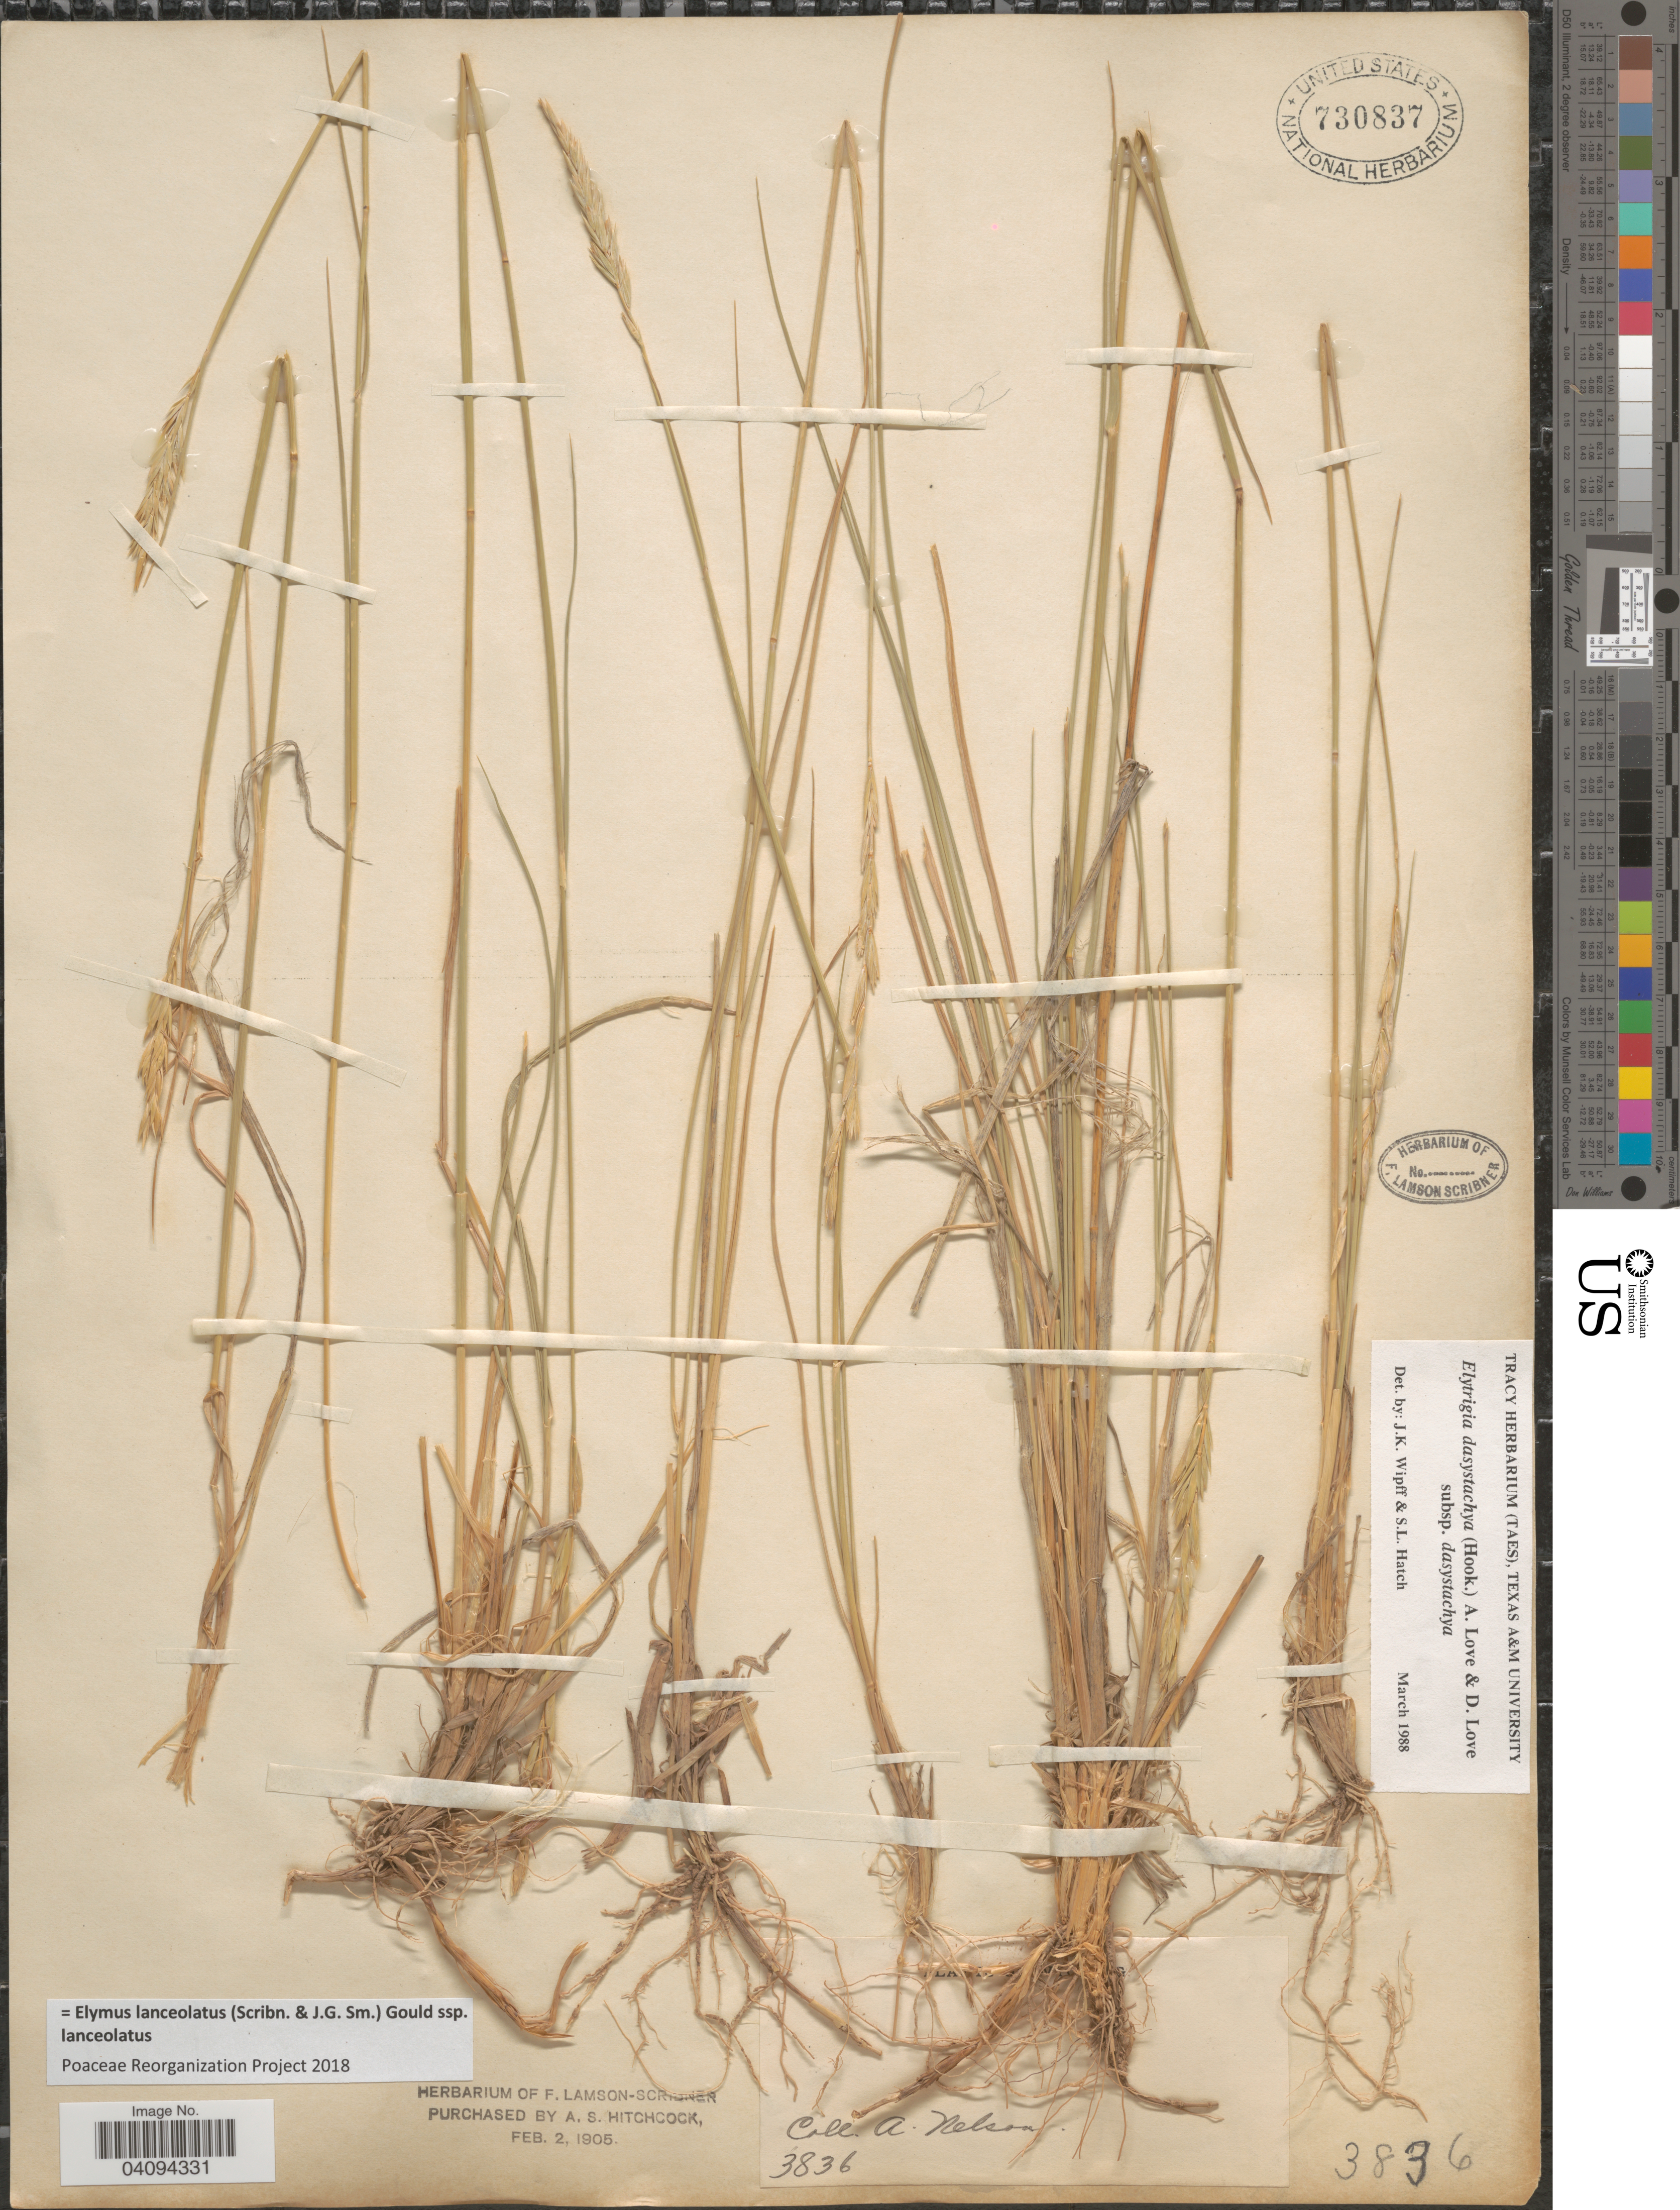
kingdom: Plantae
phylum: Tracheophyta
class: Liliopsida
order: Poales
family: Poaceae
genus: Elymus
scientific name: Elymus lanceolatus subsp. lanceolatus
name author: (Scribn. & J.G. Sm.) Gould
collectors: A. Nelson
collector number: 3836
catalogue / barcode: US 730837